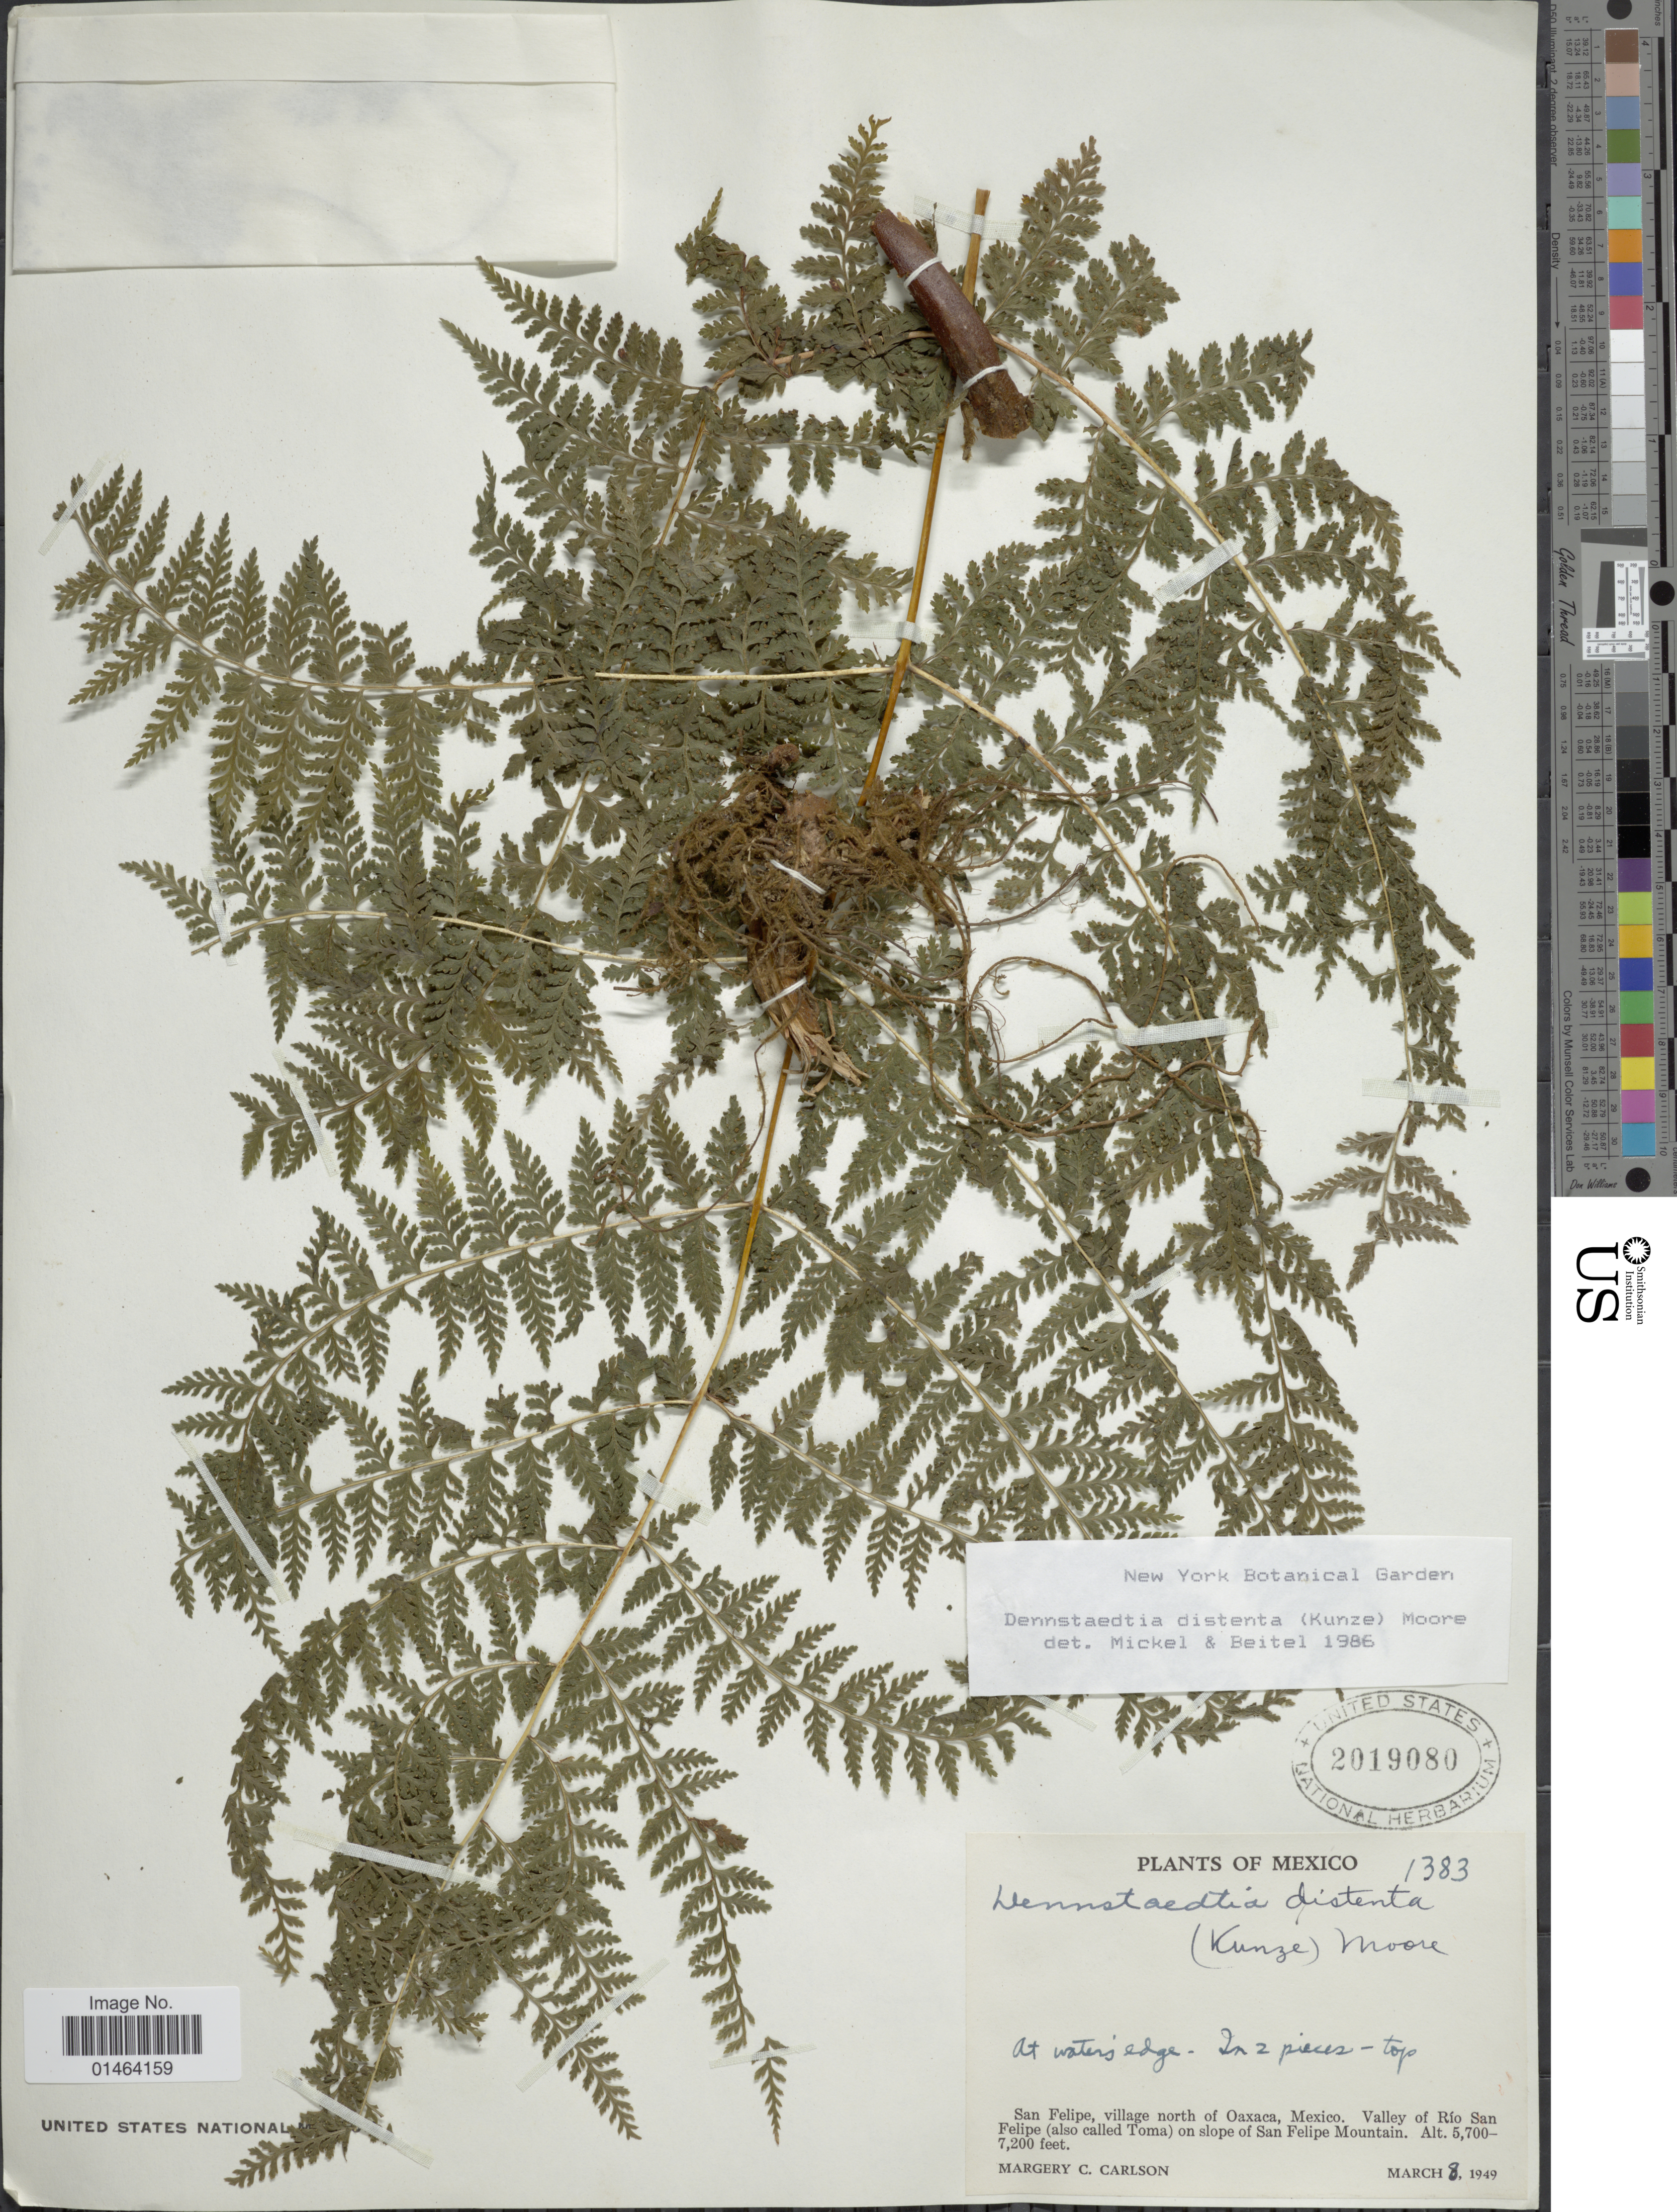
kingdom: Plantae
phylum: Tracheophyta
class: Polypodiopsida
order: Polypodiales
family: Dennstaedtiaceae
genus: Dennstaedtia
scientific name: Dennstaedtia distenta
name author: (Kunze) T. Moore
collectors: M. C. Carlson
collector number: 1383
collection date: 1949-03-08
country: Mexico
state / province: Oaxaca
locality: San Felipe, village north of Oaxaca. Valley of Río San Felipe (also called Toma) on slope of San Felipe Mountain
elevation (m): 1737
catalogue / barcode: US 2019080